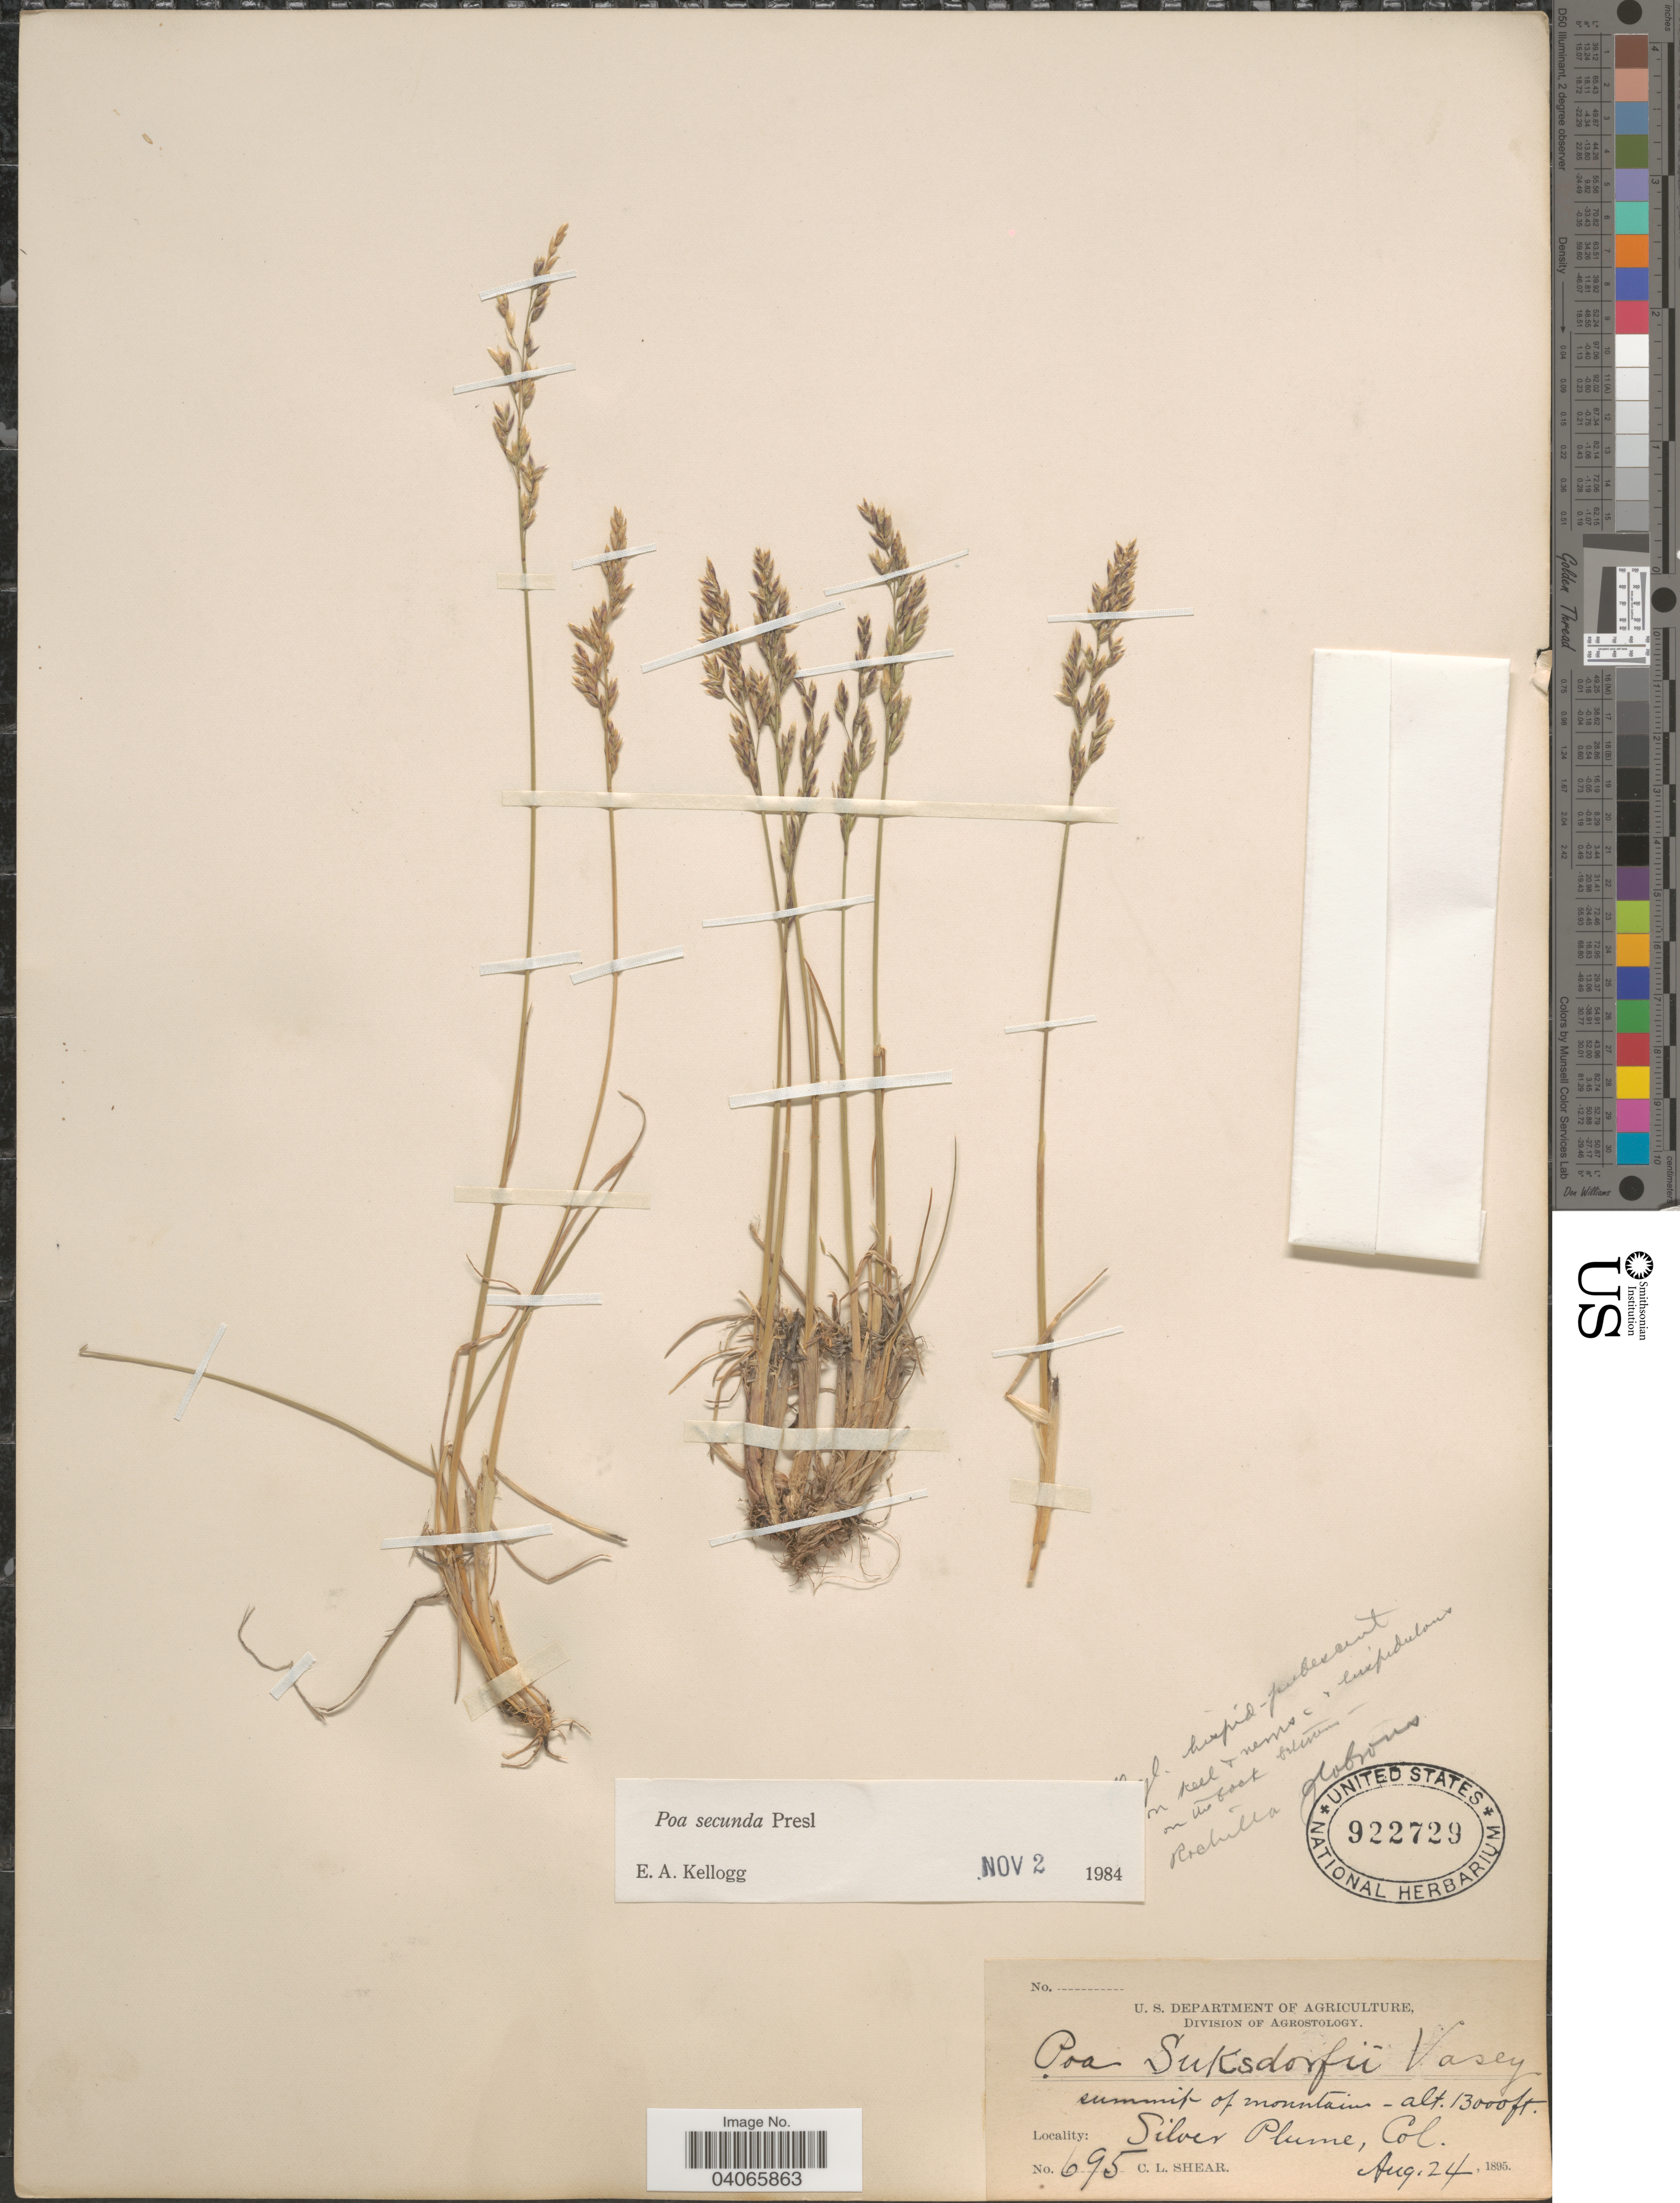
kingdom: Plantae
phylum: Tracheophyta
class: Liliopsida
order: Poales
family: Poaceae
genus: Poa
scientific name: Poa secunda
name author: J. Presl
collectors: C. L. Shear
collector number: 695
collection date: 1895-08-24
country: United States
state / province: Colorado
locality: Summit of mountains. Silver Plume.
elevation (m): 3962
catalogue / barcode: US 922729